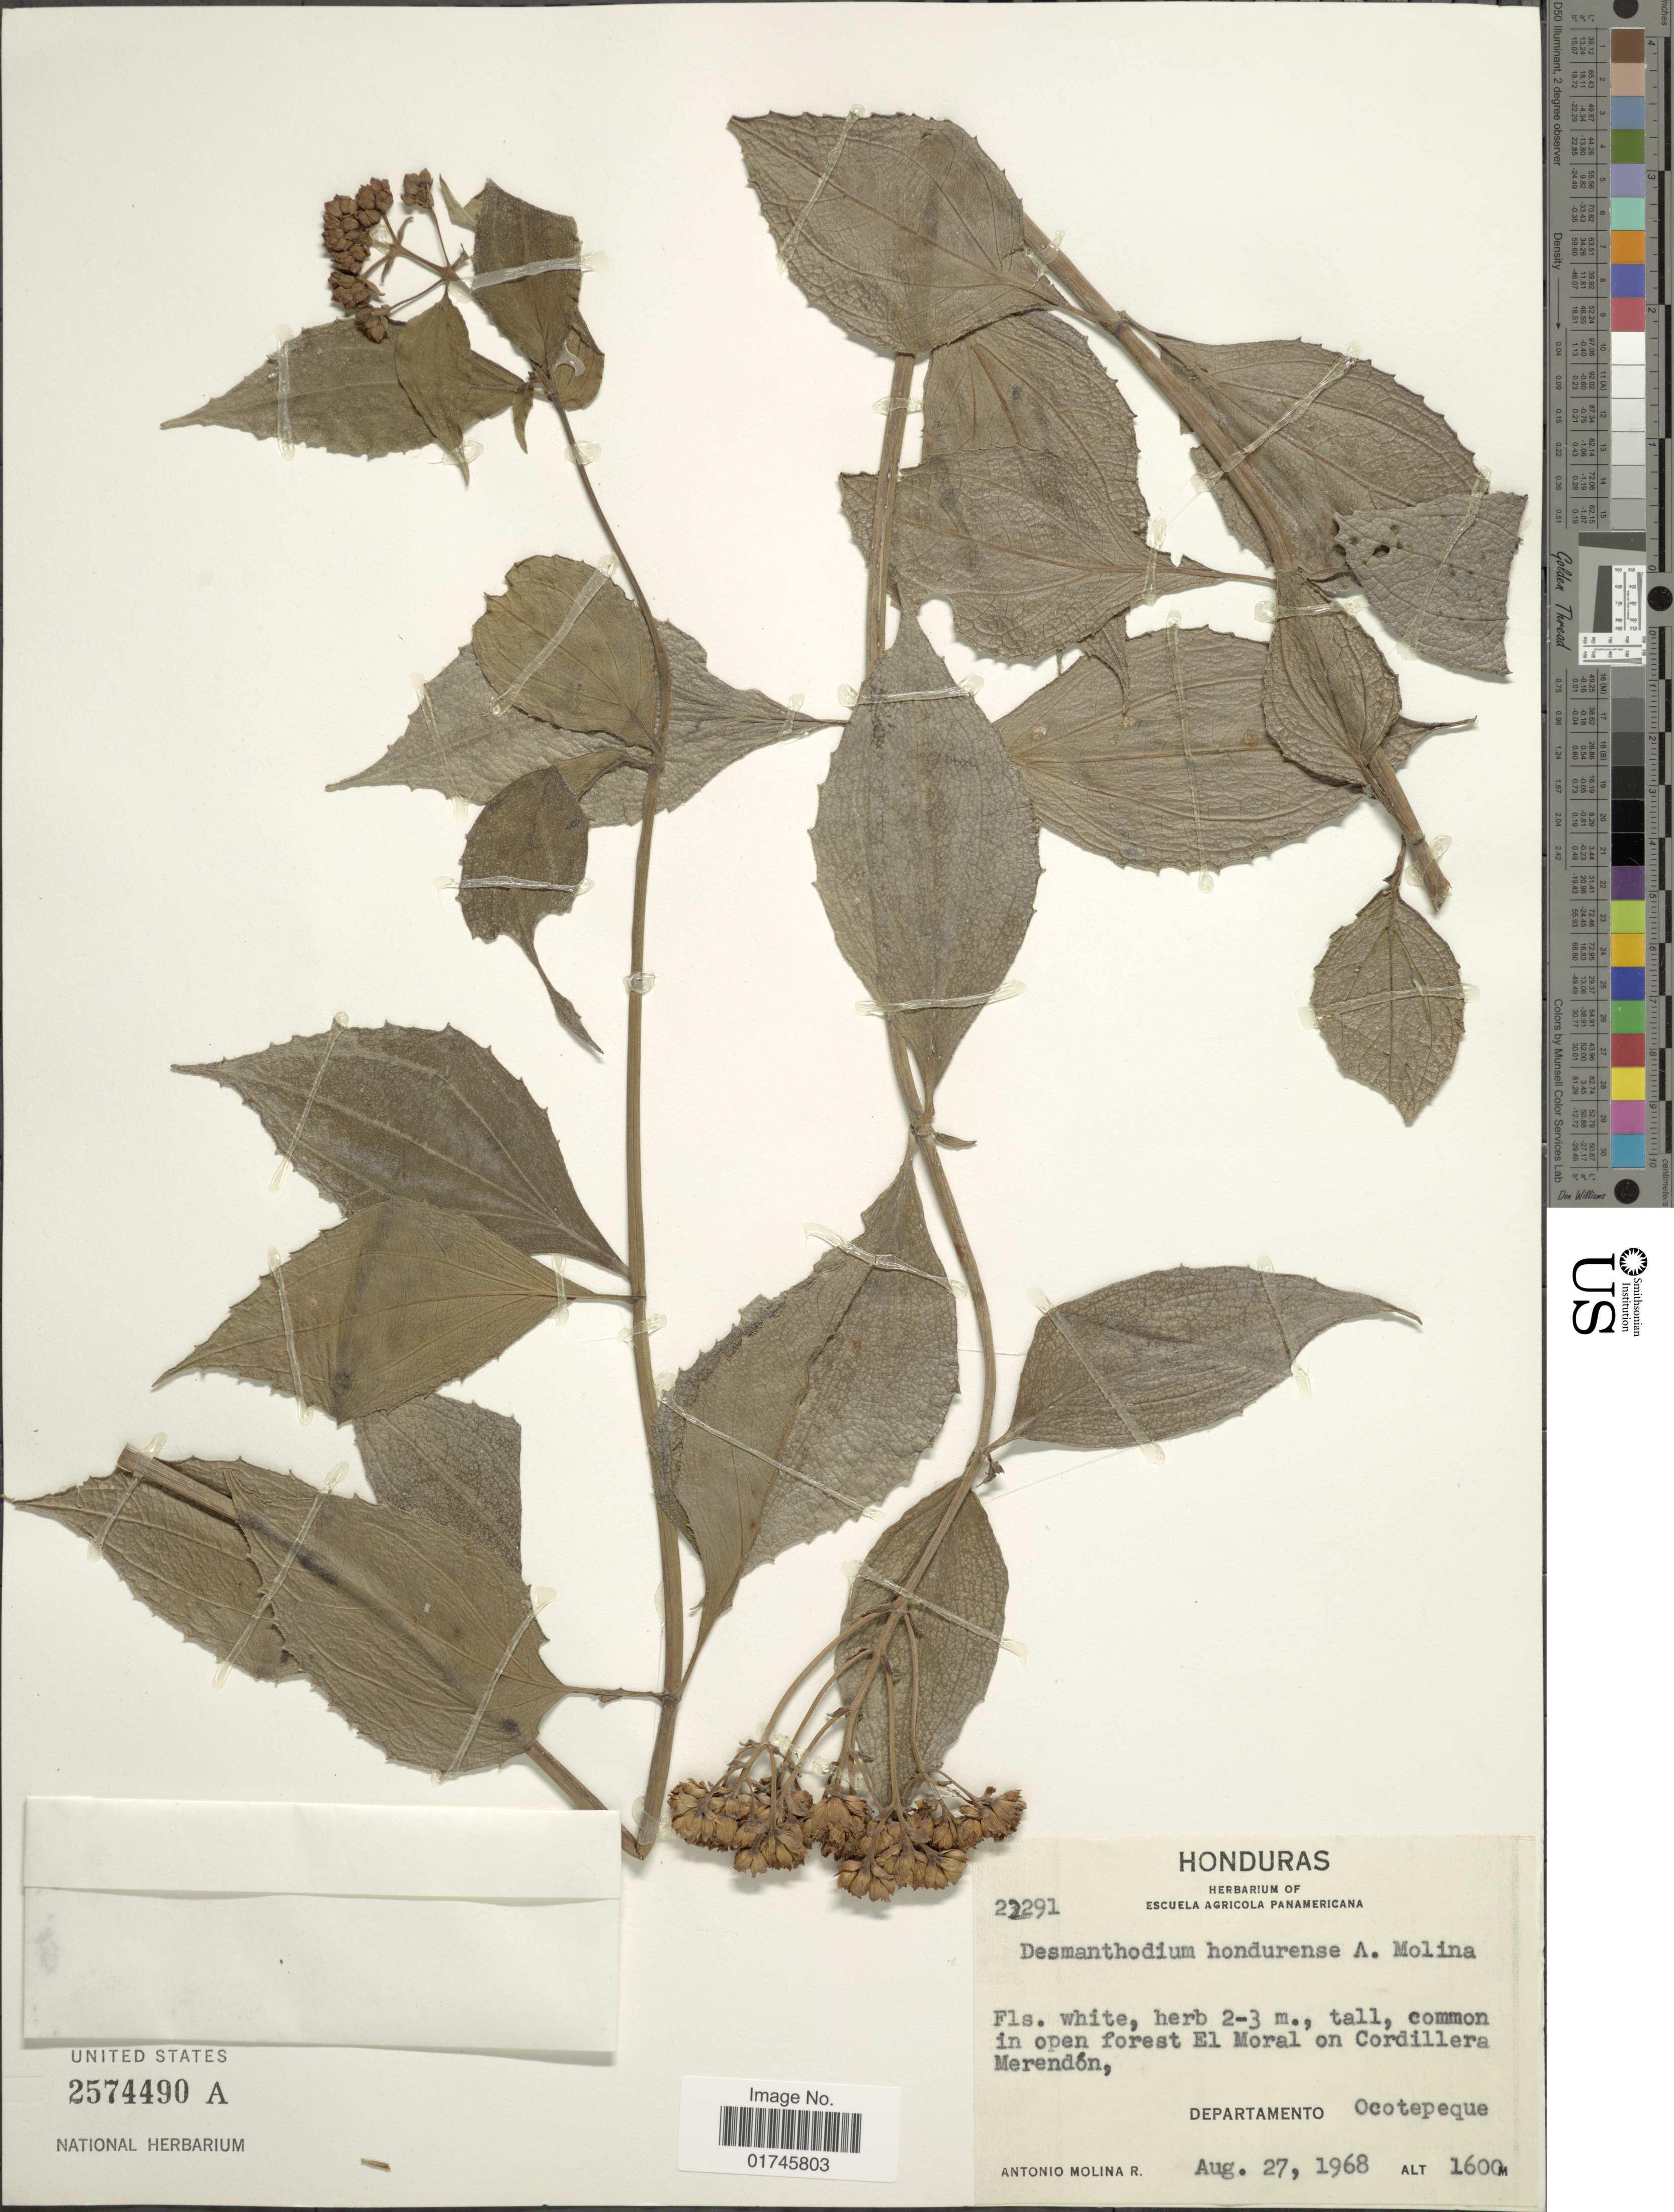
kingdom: Plantae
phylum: Tracheophyta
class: Magnoliopsida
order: Asterales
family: Asteraceae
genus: Desmanthodium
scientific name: Desmanthodium hondurense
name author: Molina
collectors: A. Molina R.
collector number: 22291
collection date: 1968-08-27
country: Honduras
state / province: Ocotepeque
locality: In open forest El Moral on Cordillera Merendon. Departamento Ocotepeque.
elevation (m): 1600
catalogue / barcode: US 2574490A